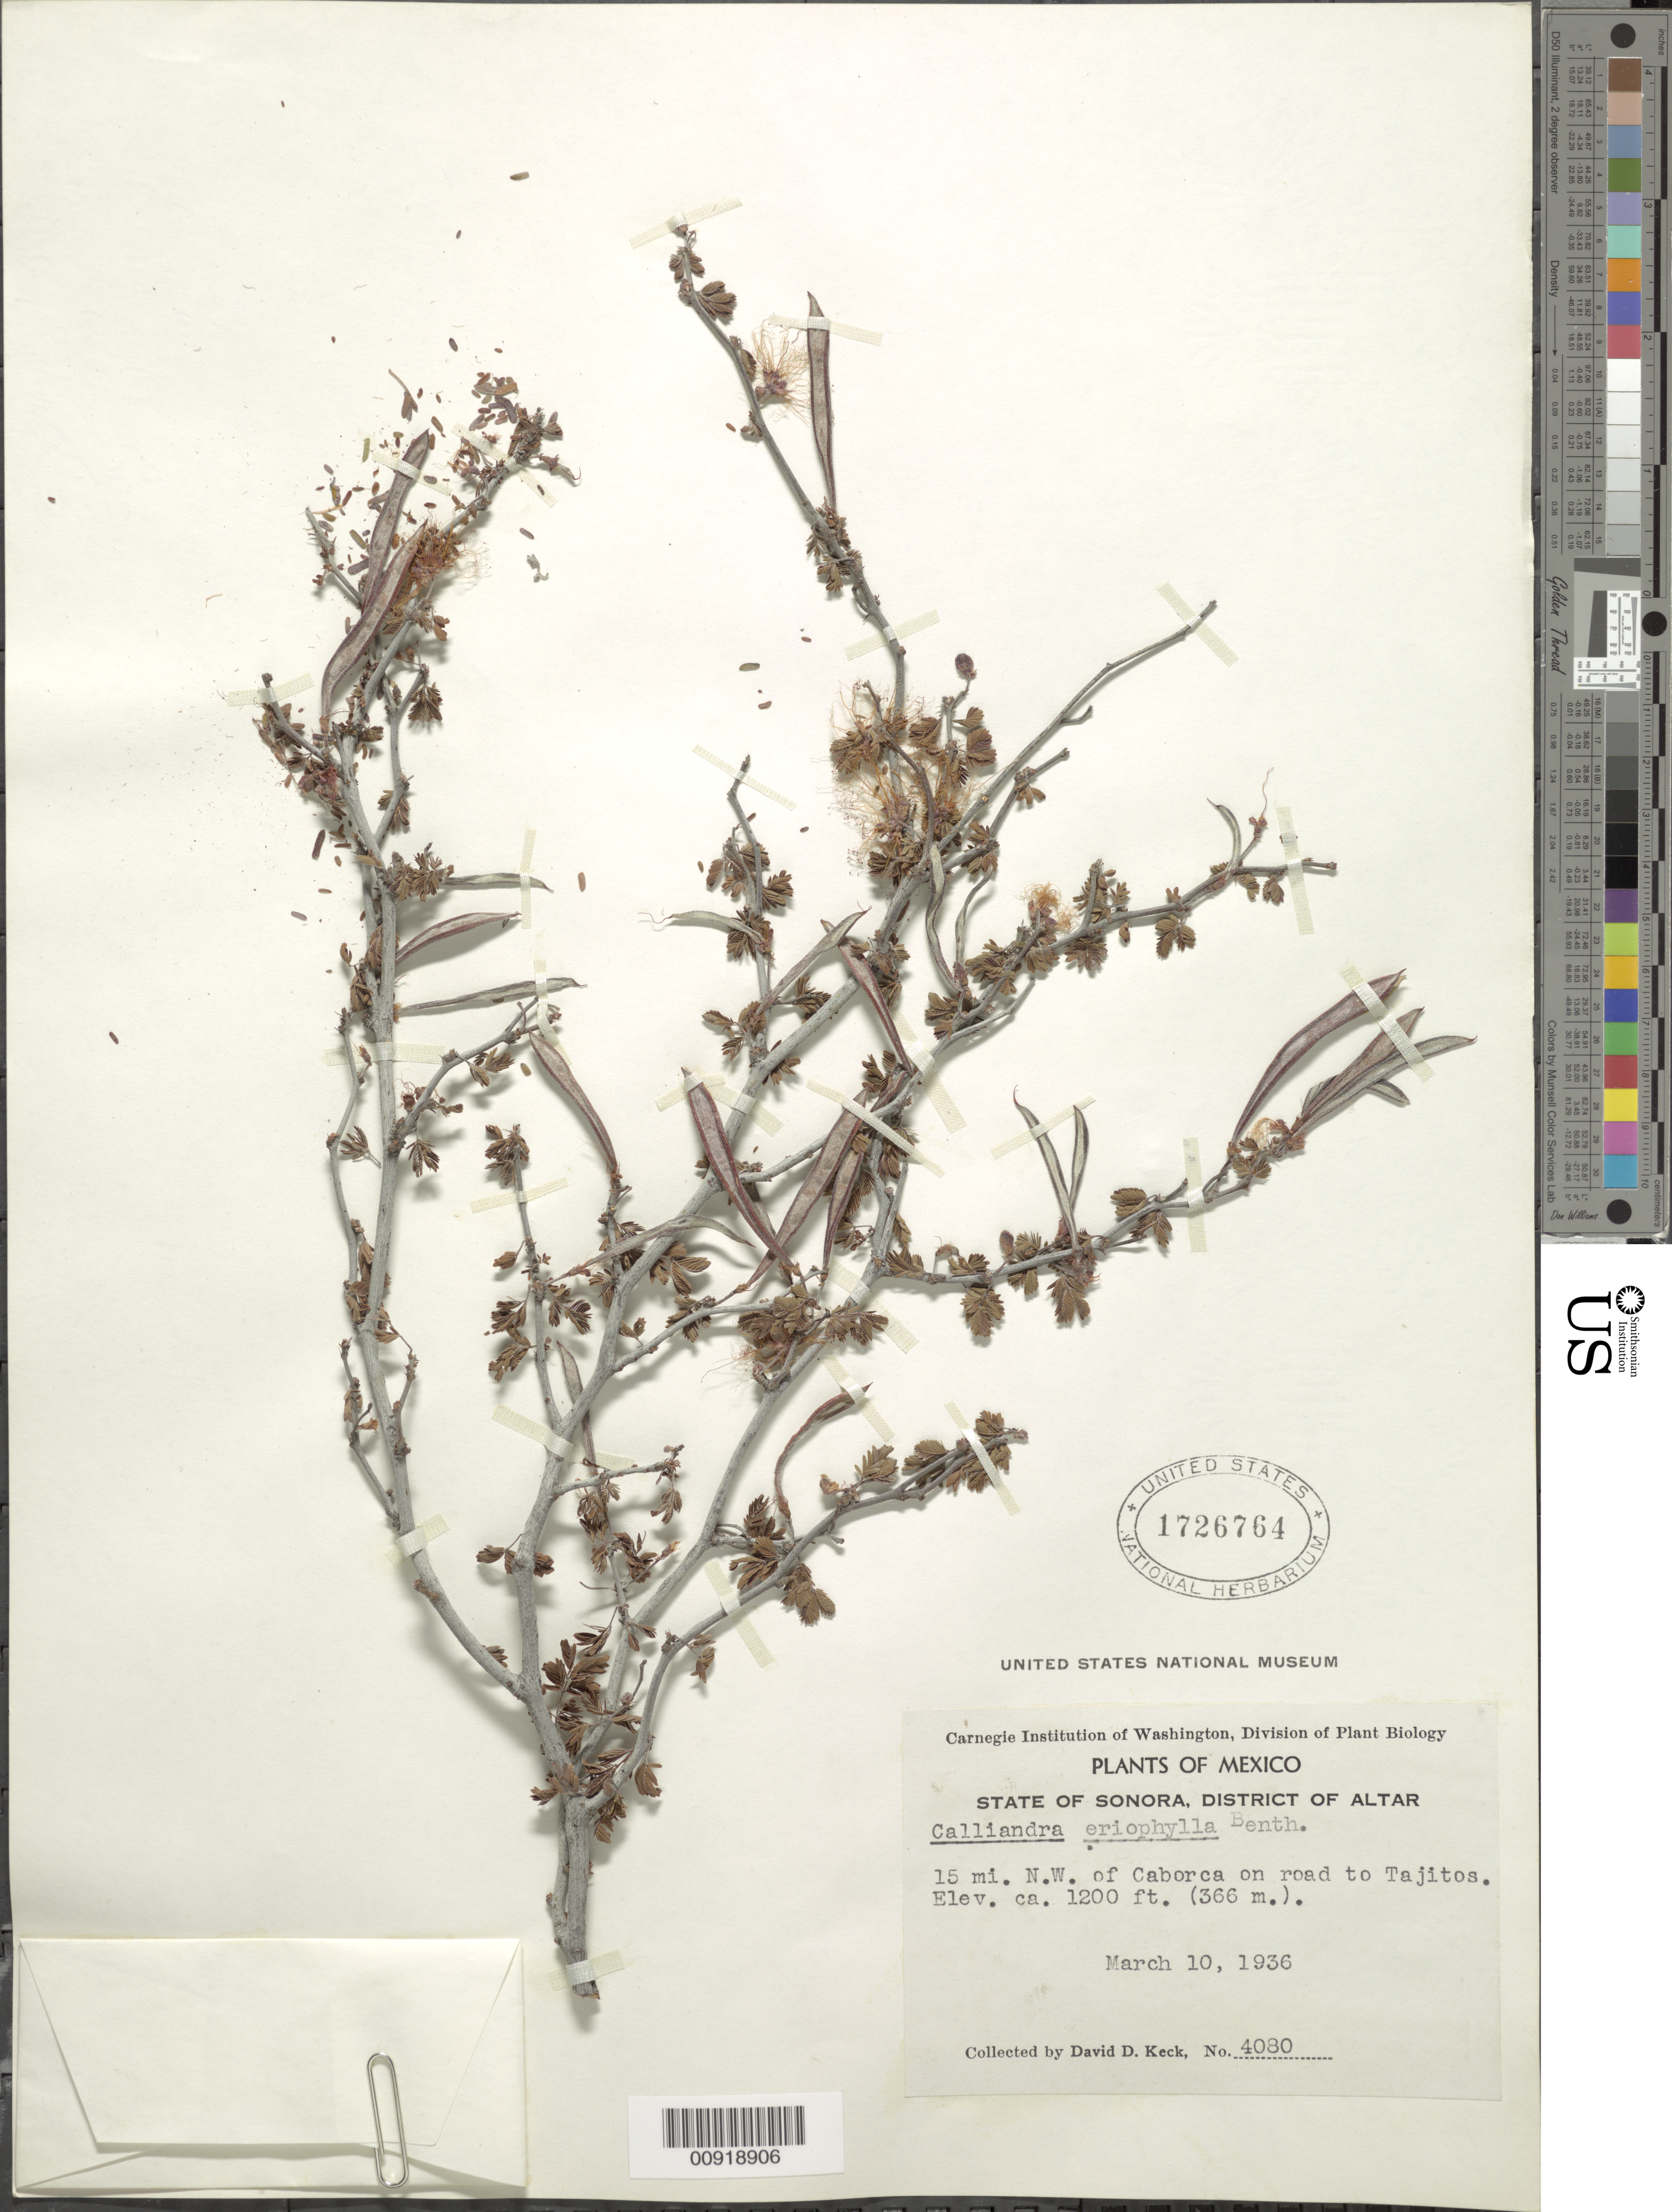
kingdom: Plantae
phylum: Tracheophyta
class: Magnoliopsida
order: Fabales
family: Fabaceae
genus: Calliandra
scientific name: Calliandra eriophylla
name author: Benth.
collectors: D. D. Keck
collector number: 4080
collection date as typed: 10 Mar 1936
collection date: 1936-03-10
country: Mexico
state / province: Sonora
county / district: Altar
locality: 15 mi. NW of Caborca on road to Tajitos.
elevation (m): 366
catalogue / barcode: US 1726764